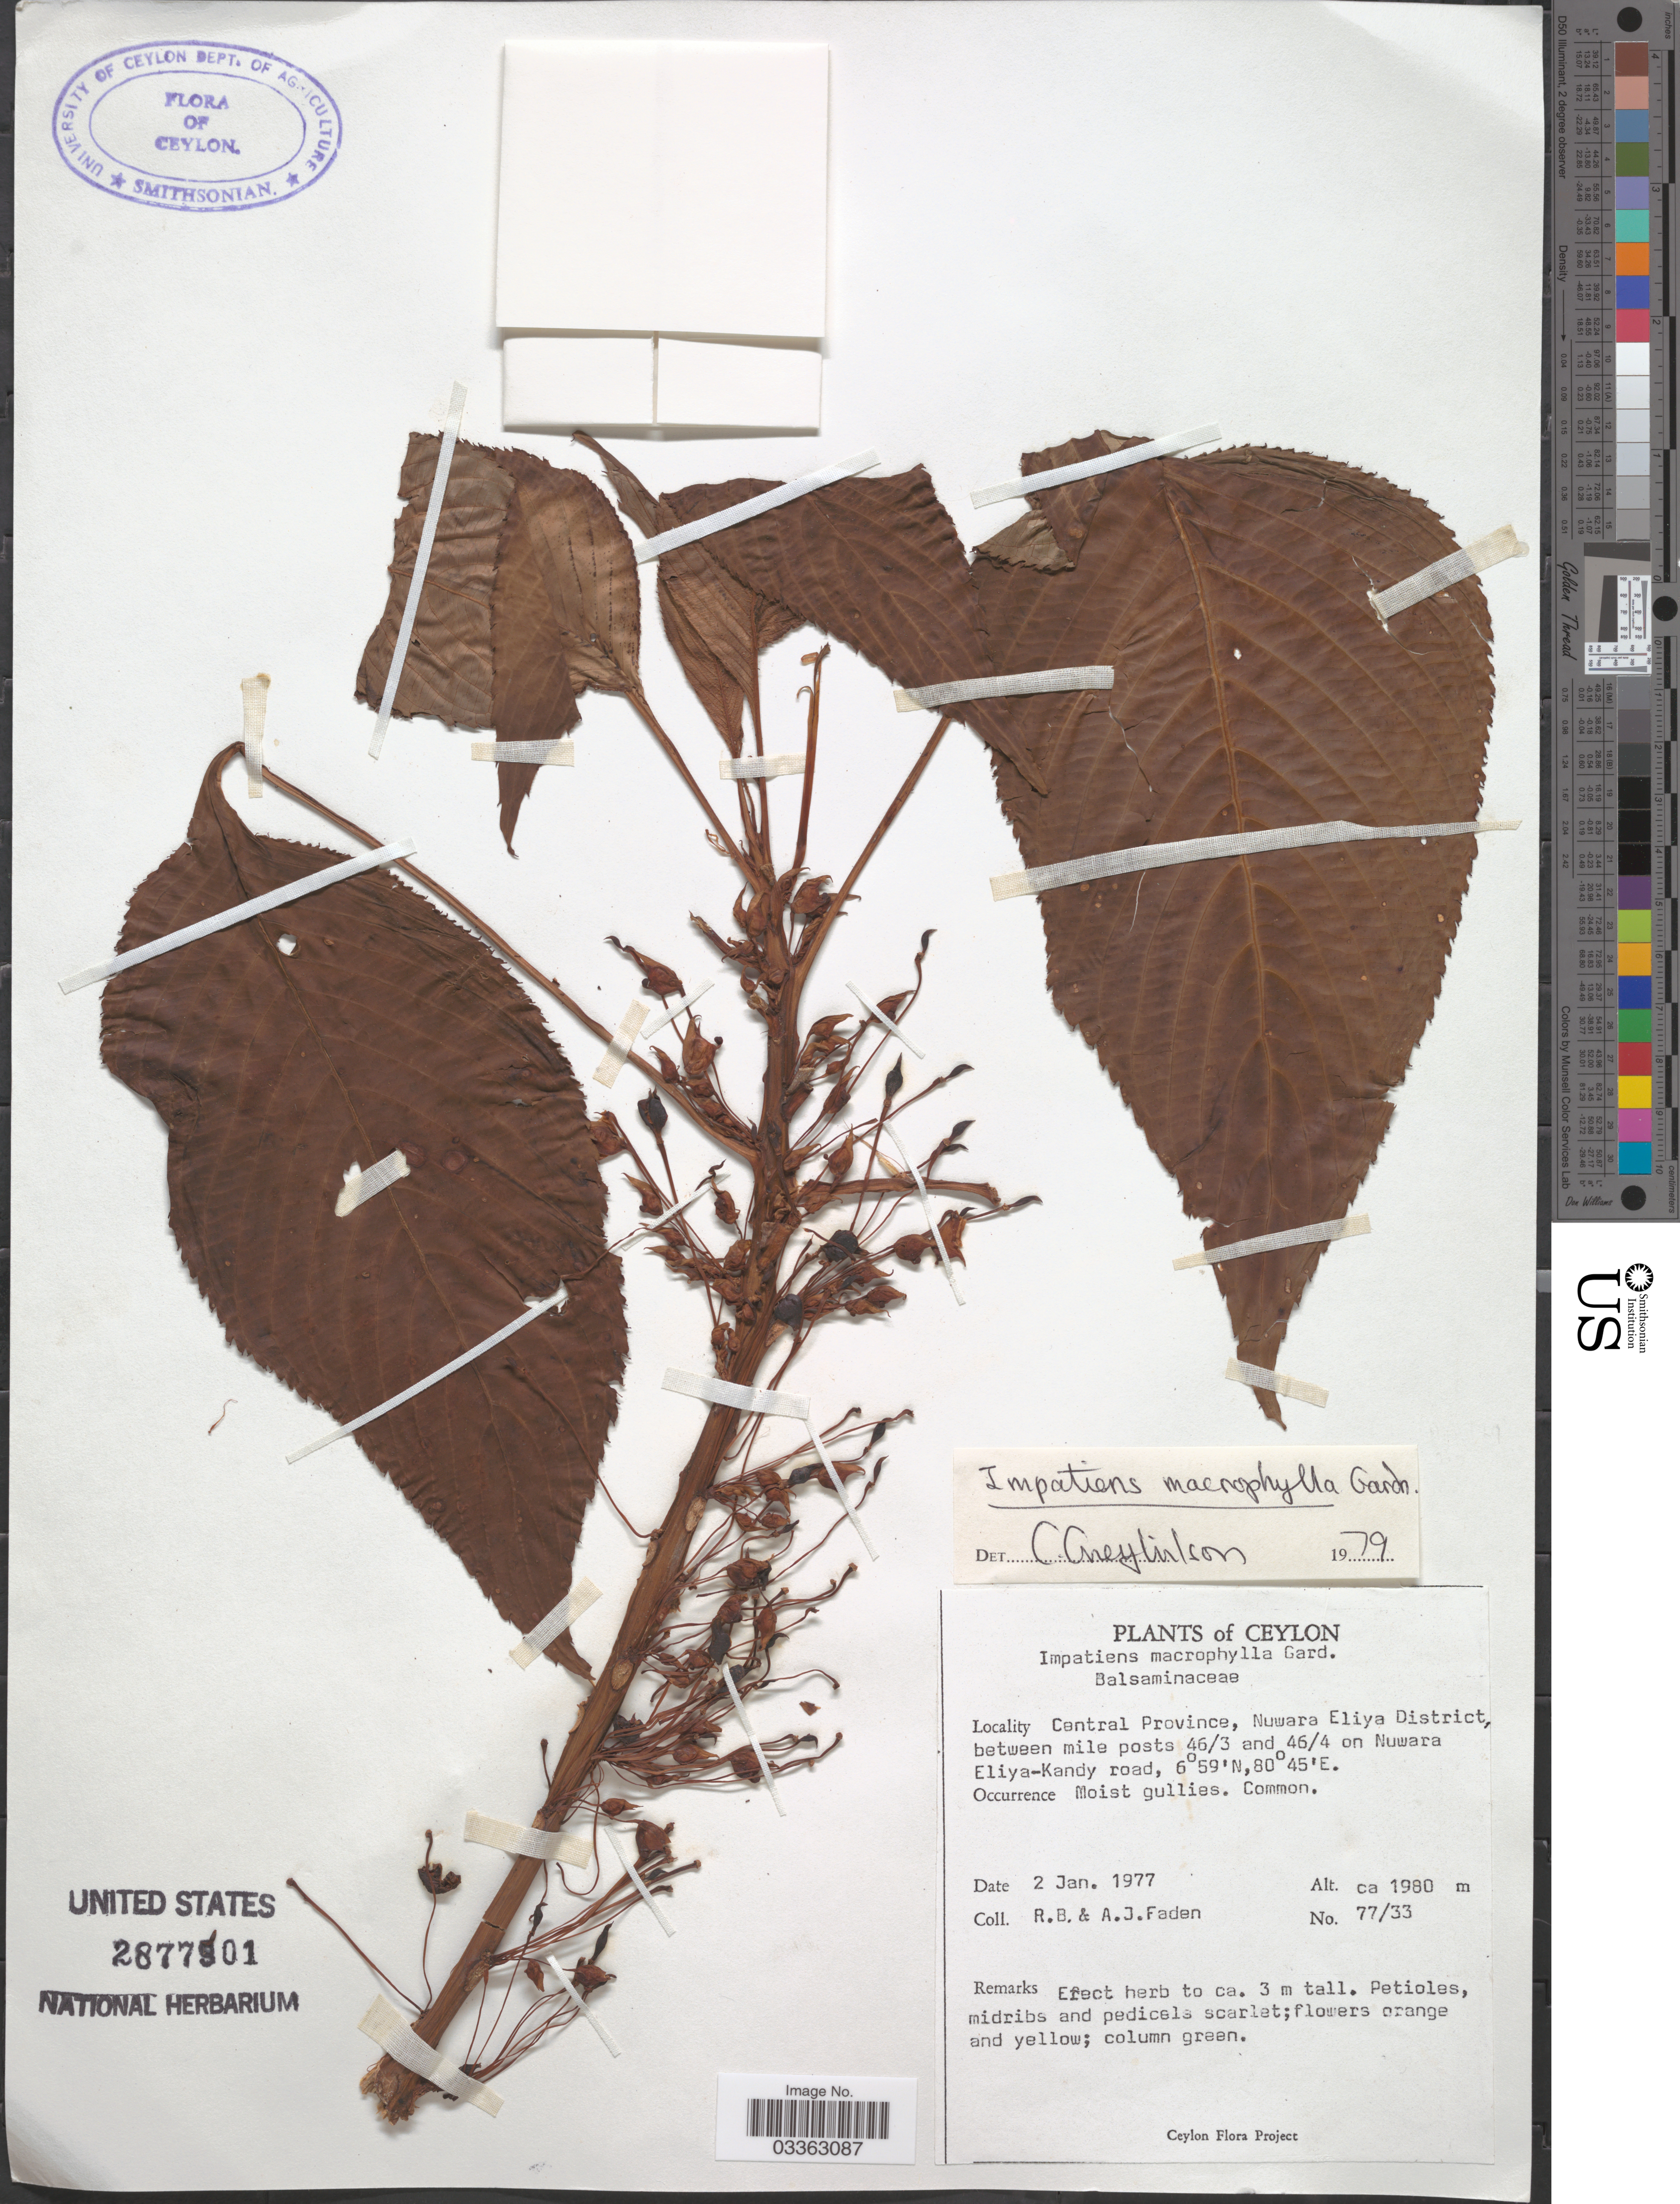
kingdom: Plantae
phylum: Tracheophyta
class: Magnoliopsida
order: Ericales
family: Balsaminaceae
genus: Impatiens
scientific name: Impatiens macrophylla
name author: Gardner ex Hook.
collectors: R. B. Faden & A. J. Faden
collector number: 77/33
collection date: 1977-01-02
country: Sri Lanka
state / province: Central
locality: Ceylon, Nuwara Eliya Distr, between mile post 46/3 and 46/4 on Nuwara Eliya-Kandy road.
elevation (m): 1980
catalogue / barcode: US 2877801